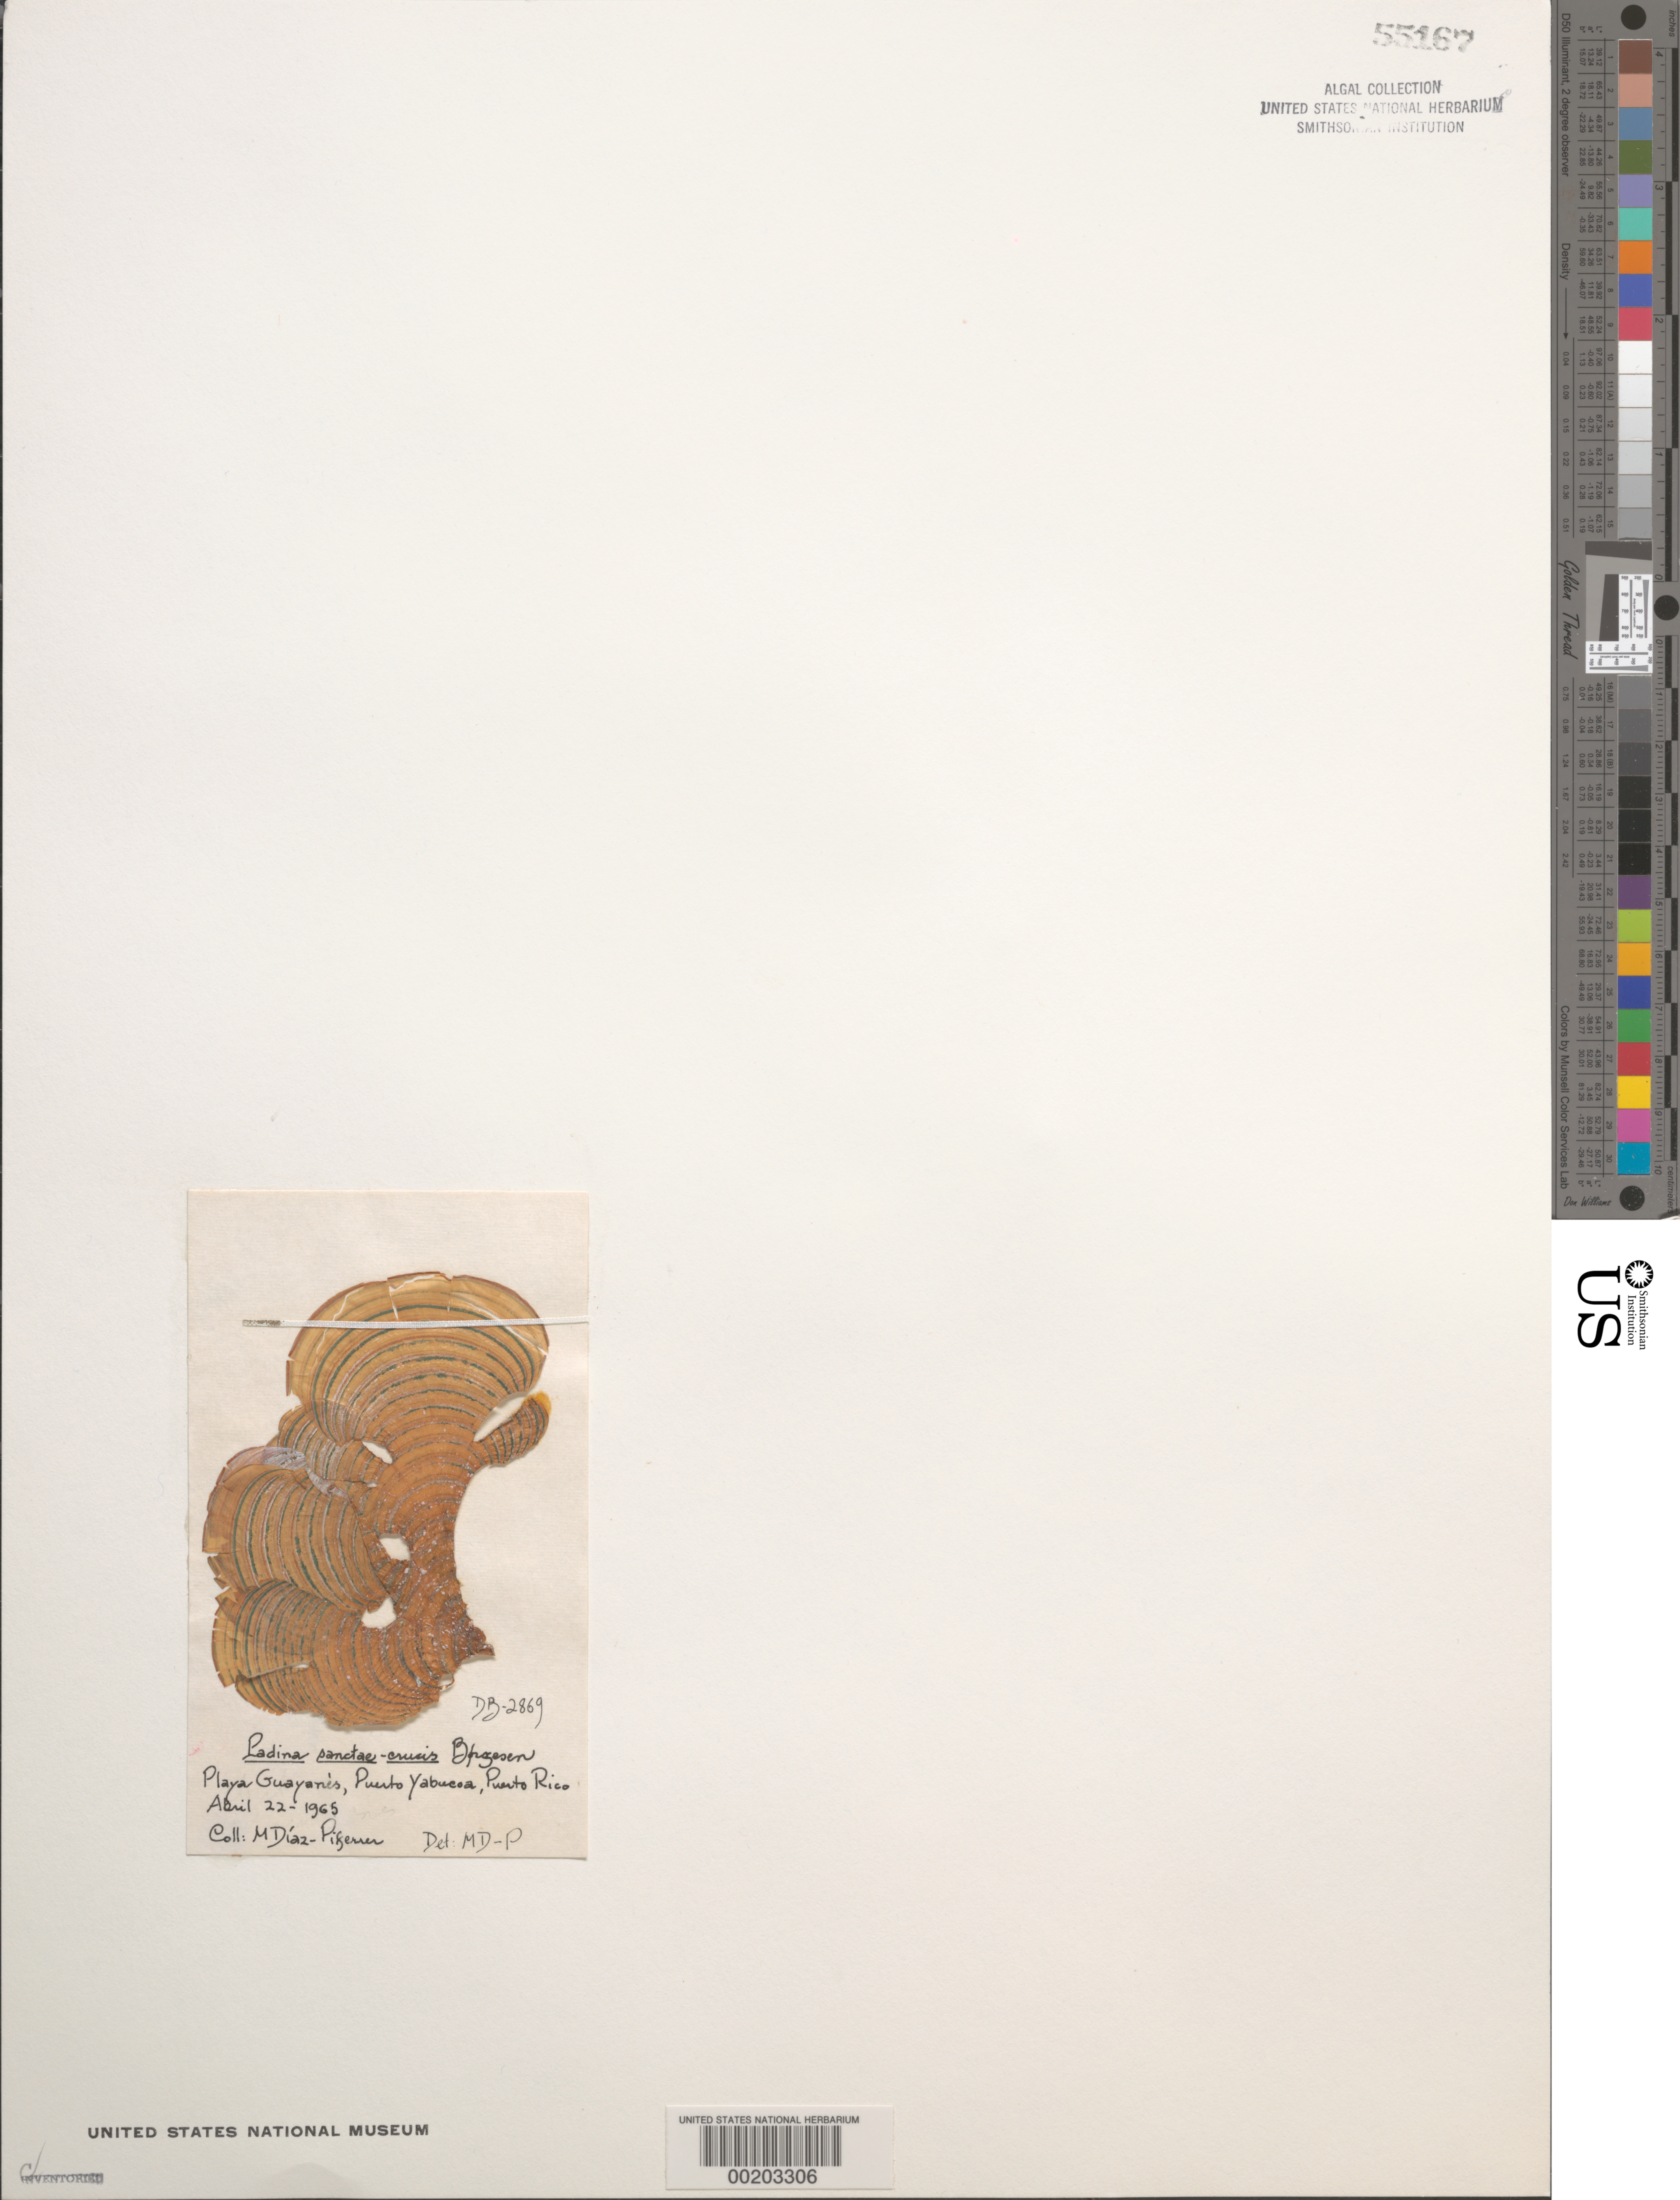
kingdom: Chromista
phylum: Ochrophyta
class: Phaeophyceae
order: Dictyotales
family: Dictyotaceae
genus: Padina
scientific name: Padina sanctae-crucis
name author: Børgesen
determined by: Diaz-Piferrer, M.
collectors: M. Diaz-Piferrer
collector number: DB-2869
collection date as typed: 22 Apr 1965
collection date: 1965-04-22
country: Puerto Rico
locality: Puerto yabucoa, playa guayanes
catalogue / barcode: US 55167